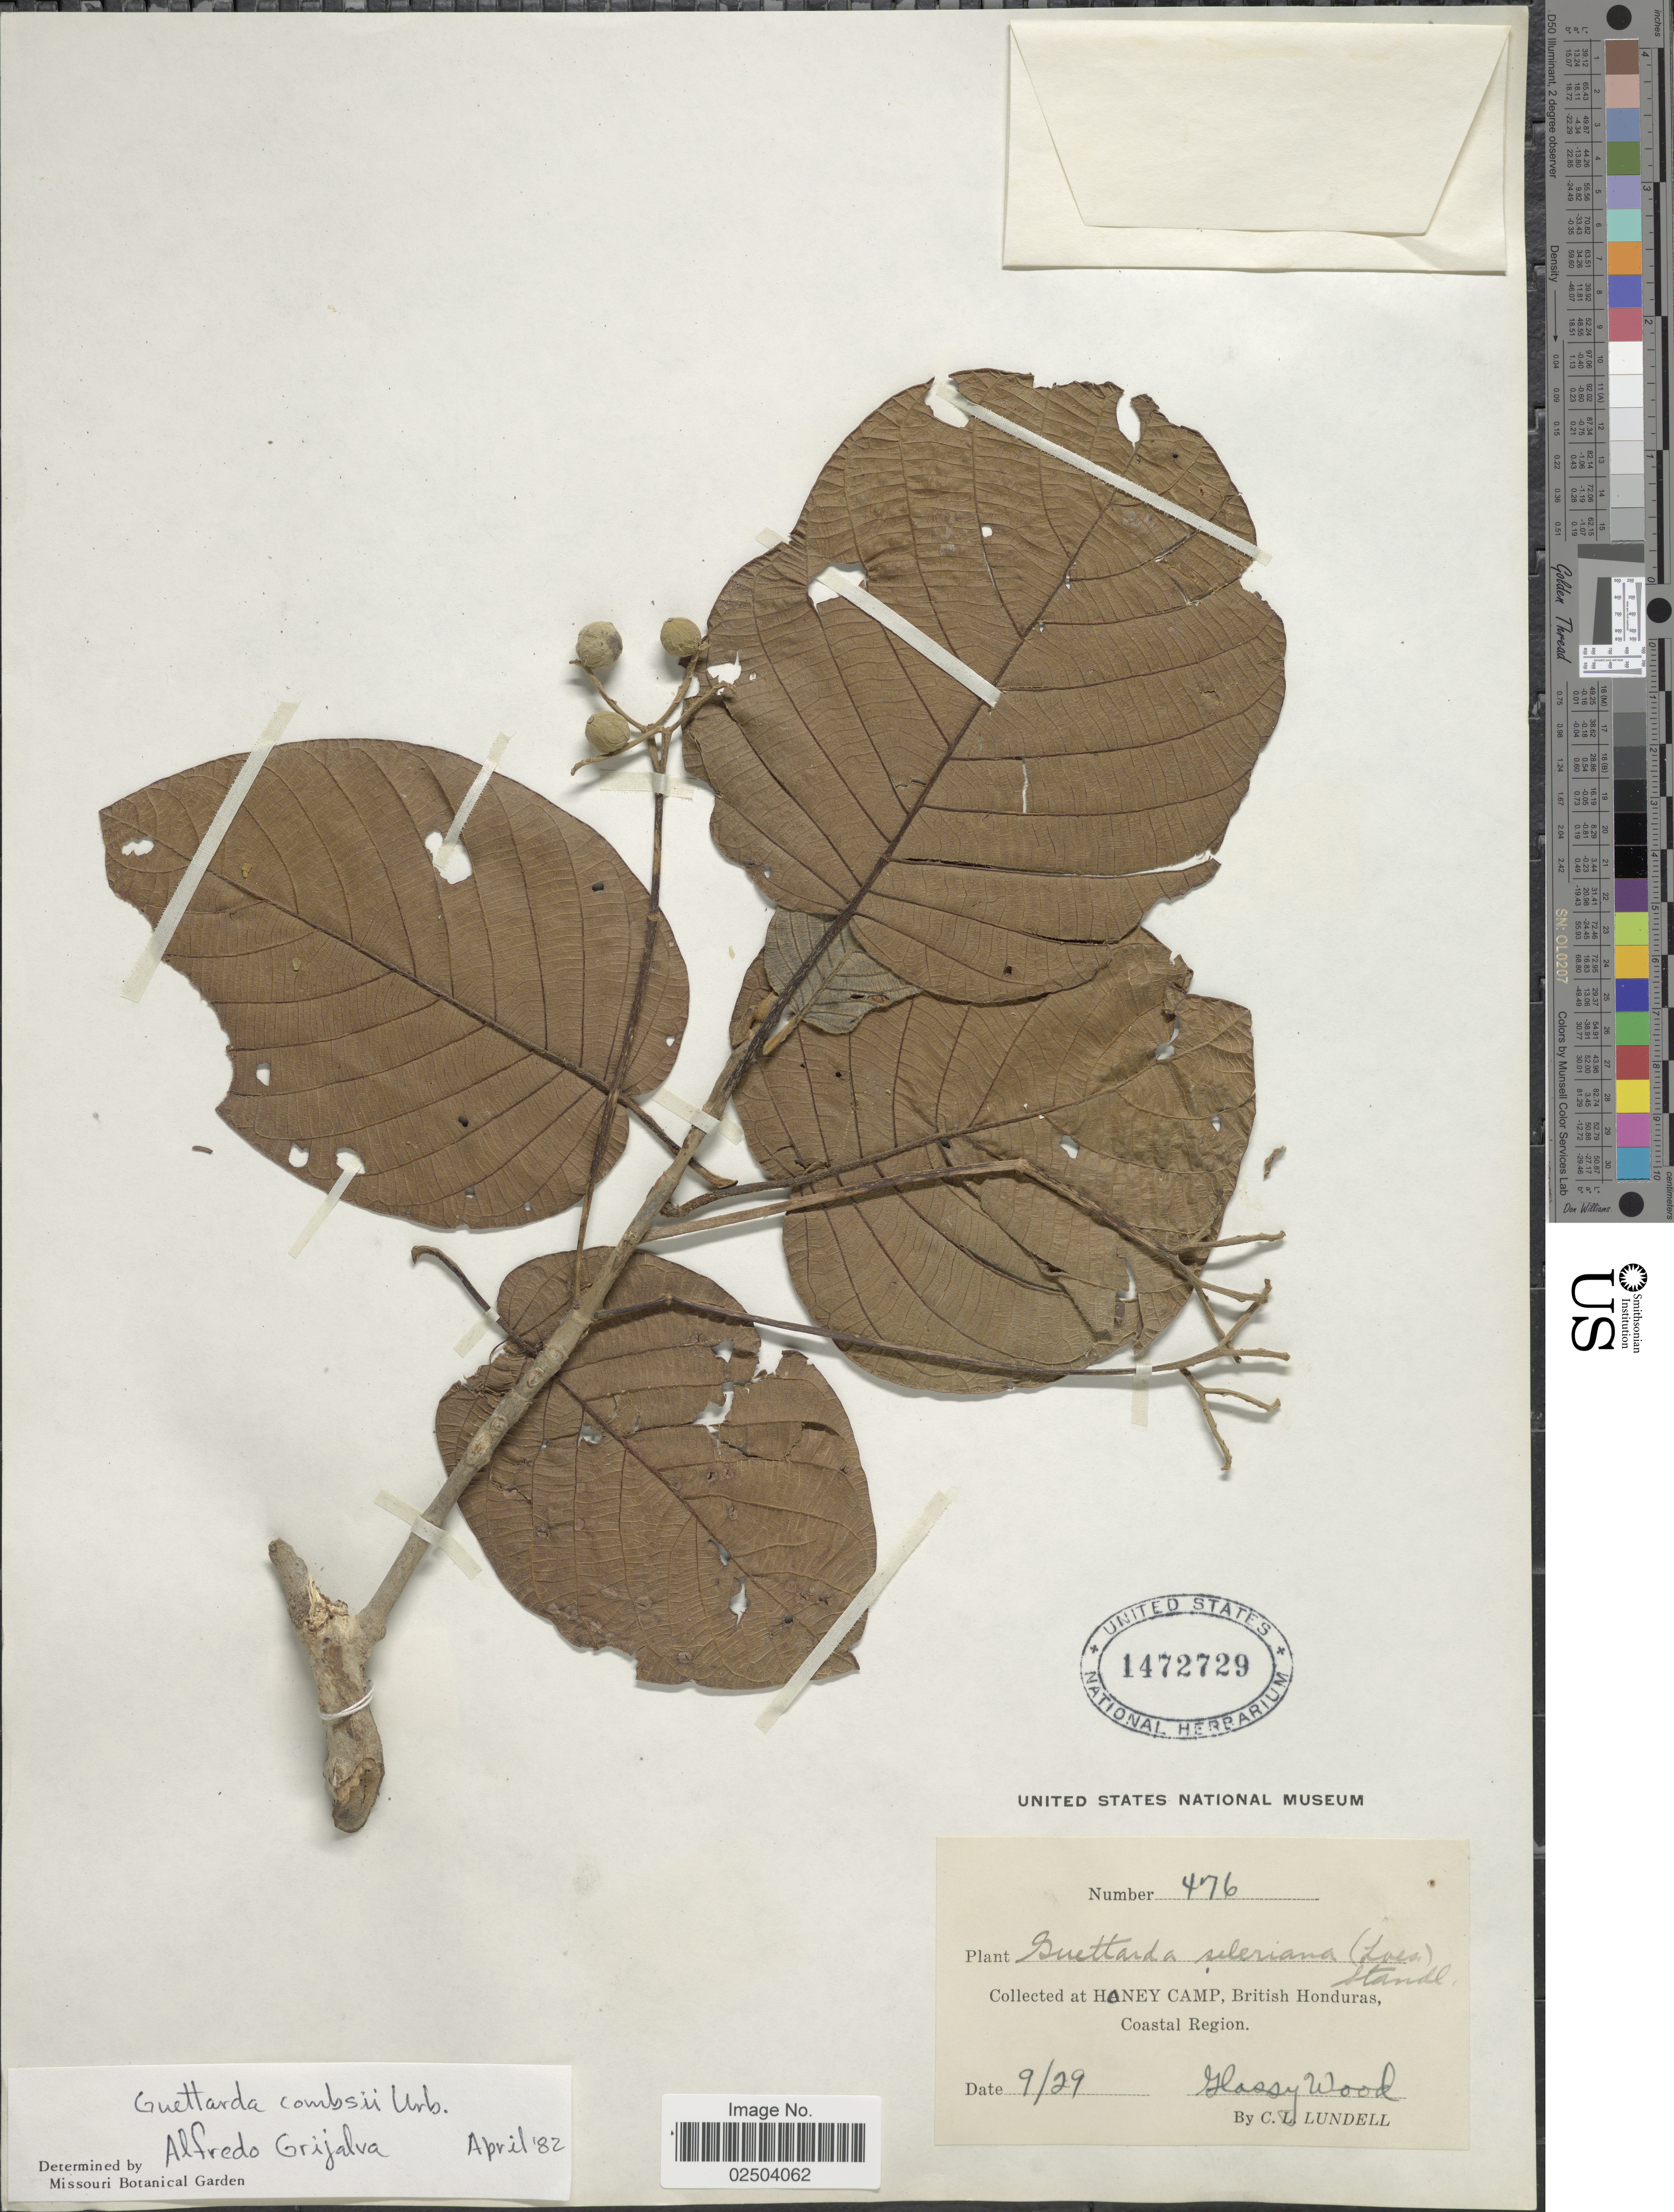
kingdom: Plantae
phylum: Tracheophyta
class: Magnoliopsida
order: Gentianales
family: Rubiaceae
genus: Guettarda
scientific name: Guettarda combsii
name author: Urb.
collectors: C. L. Lundell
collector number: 476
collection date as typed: Transcribed d/m/y: /9/29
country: Belize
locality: Honey Camp, British Honduras, Coastal Region.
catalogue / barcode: US 1472729